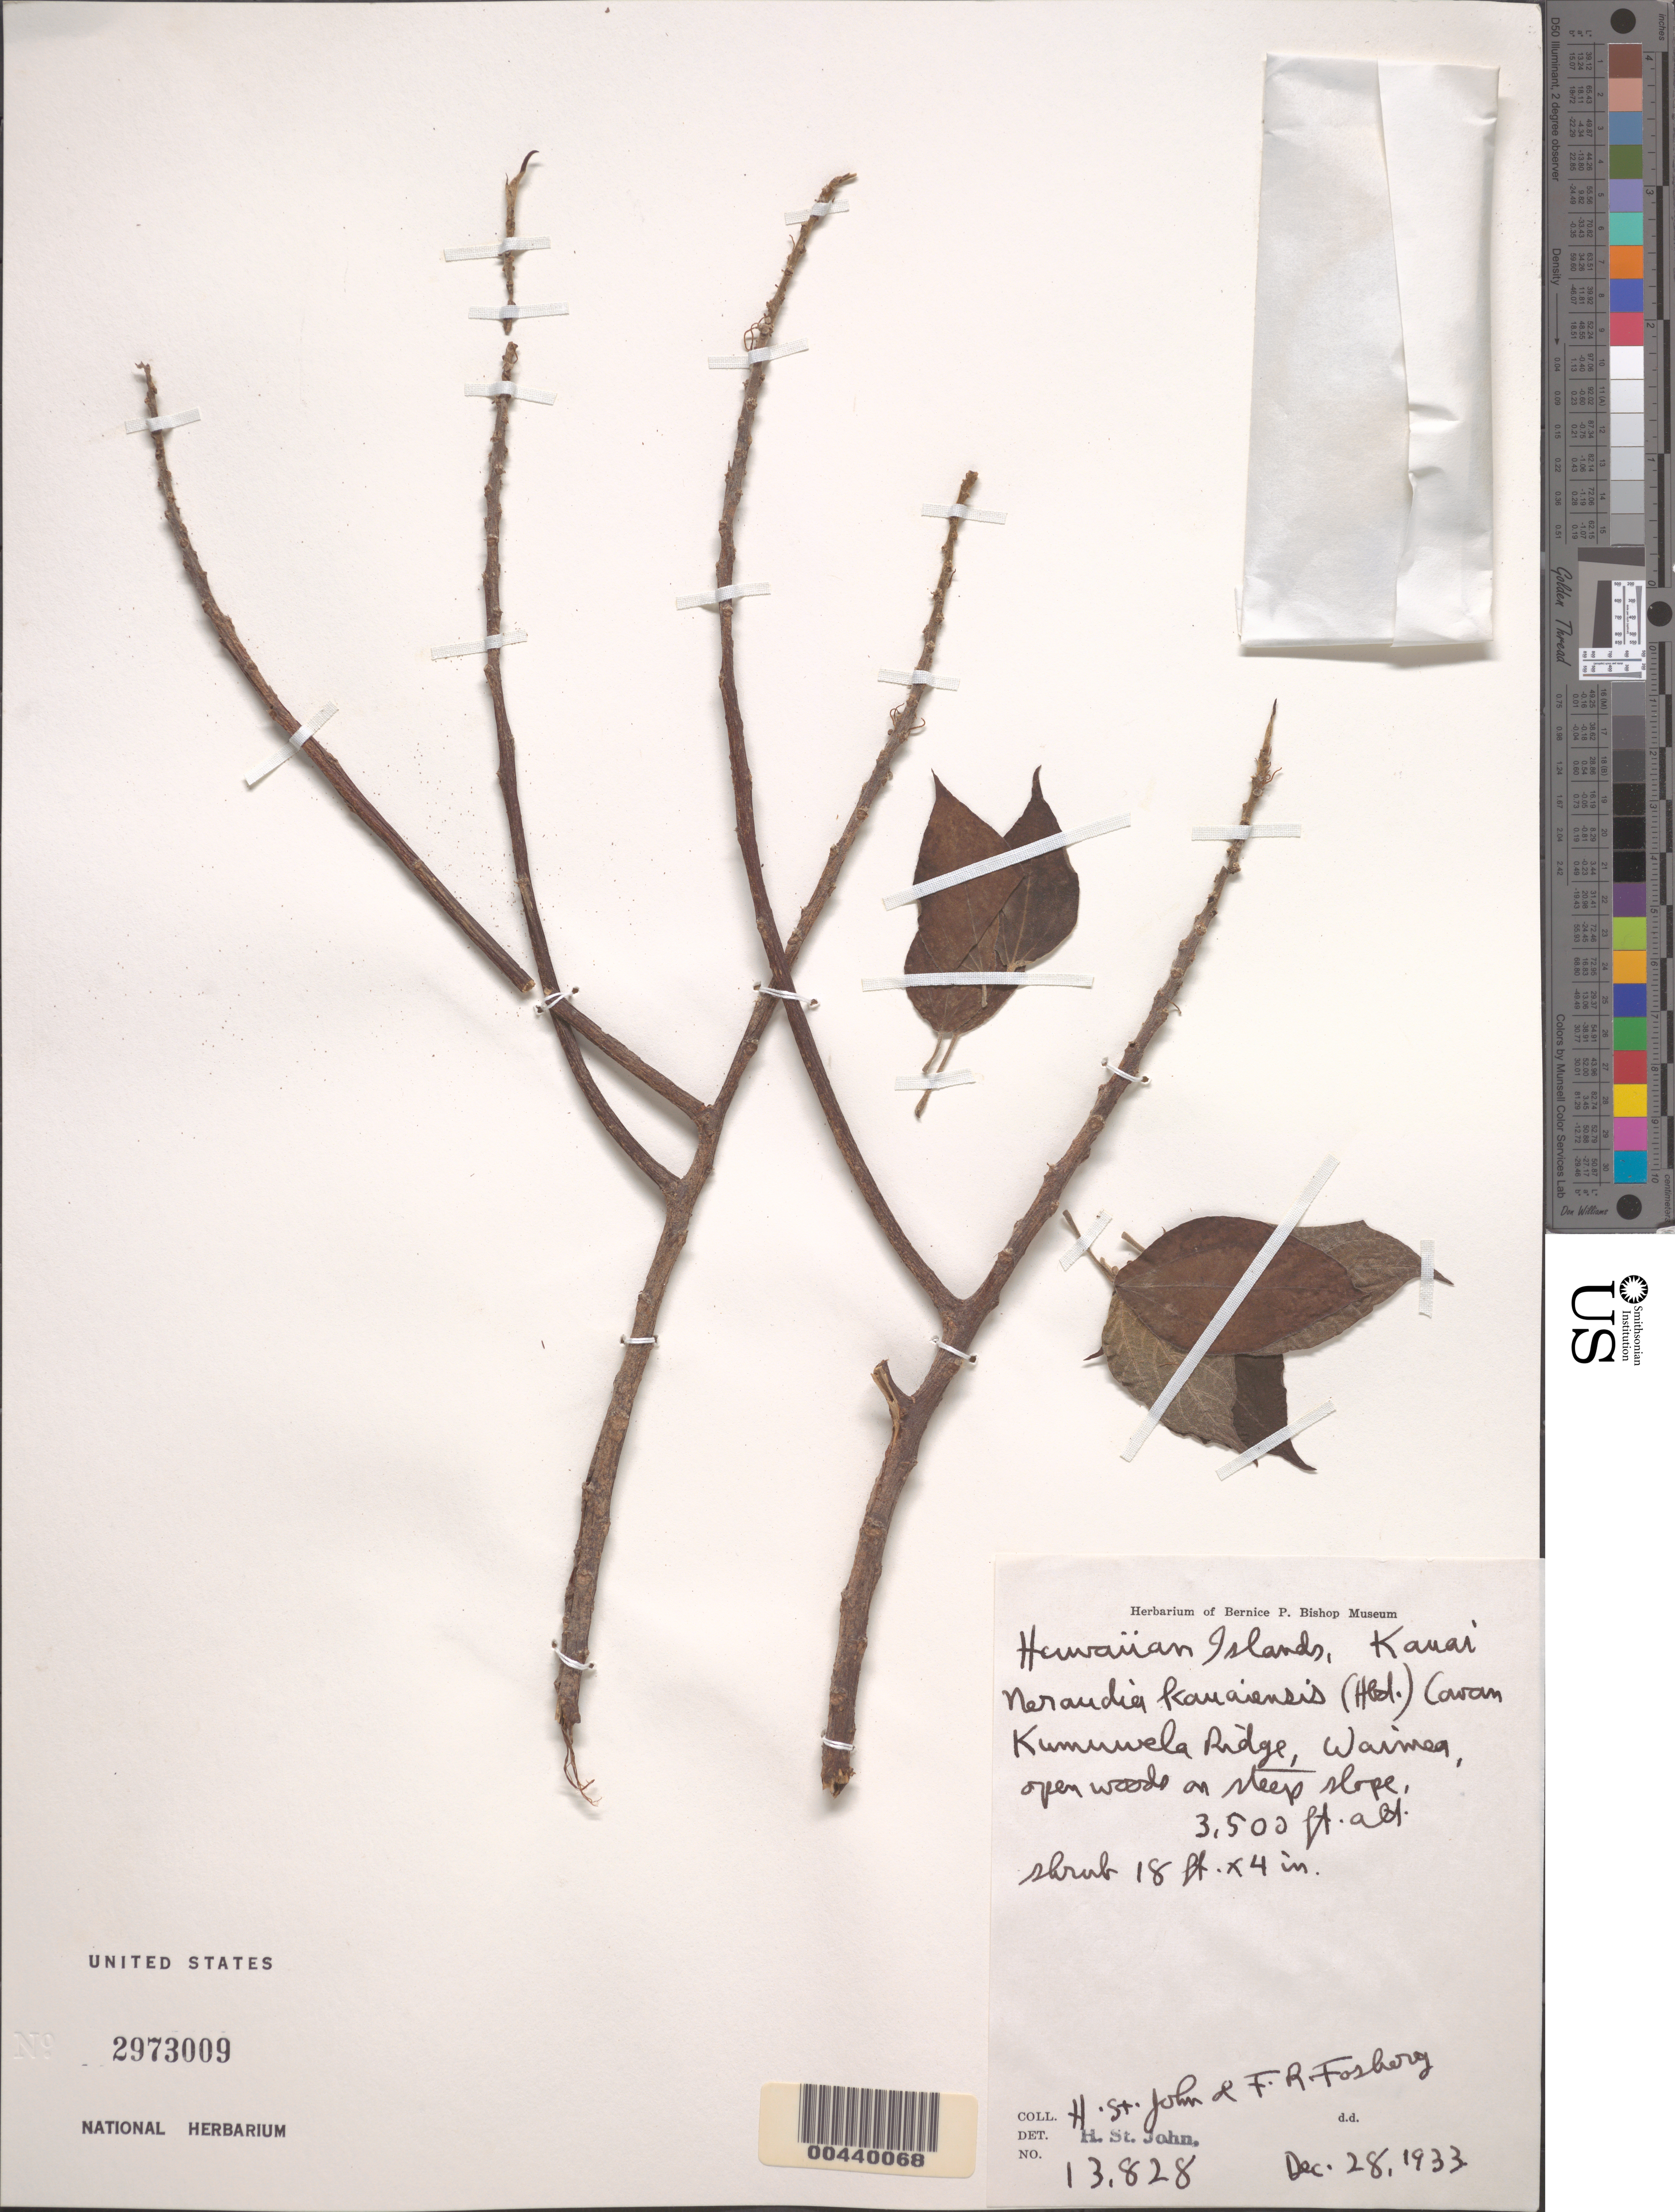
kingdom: Plantae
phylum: Tracheophyta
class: Magnoliopsida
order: Rosales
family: Urticaceae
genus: Neraudia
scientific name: Neraudia kauaiensis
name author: (Hillebr.) R.S. Cowan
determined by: St. John, H.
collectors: H. St. John & F. R. Fosberg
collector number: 13828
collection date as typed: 28 Dec 1933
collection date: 1933-12-28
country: United States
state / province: Hawaii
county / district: Kauai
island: Kaua'i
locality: Kumuwela Ridge, Waimea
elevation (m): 1067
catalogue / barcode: US 2973009